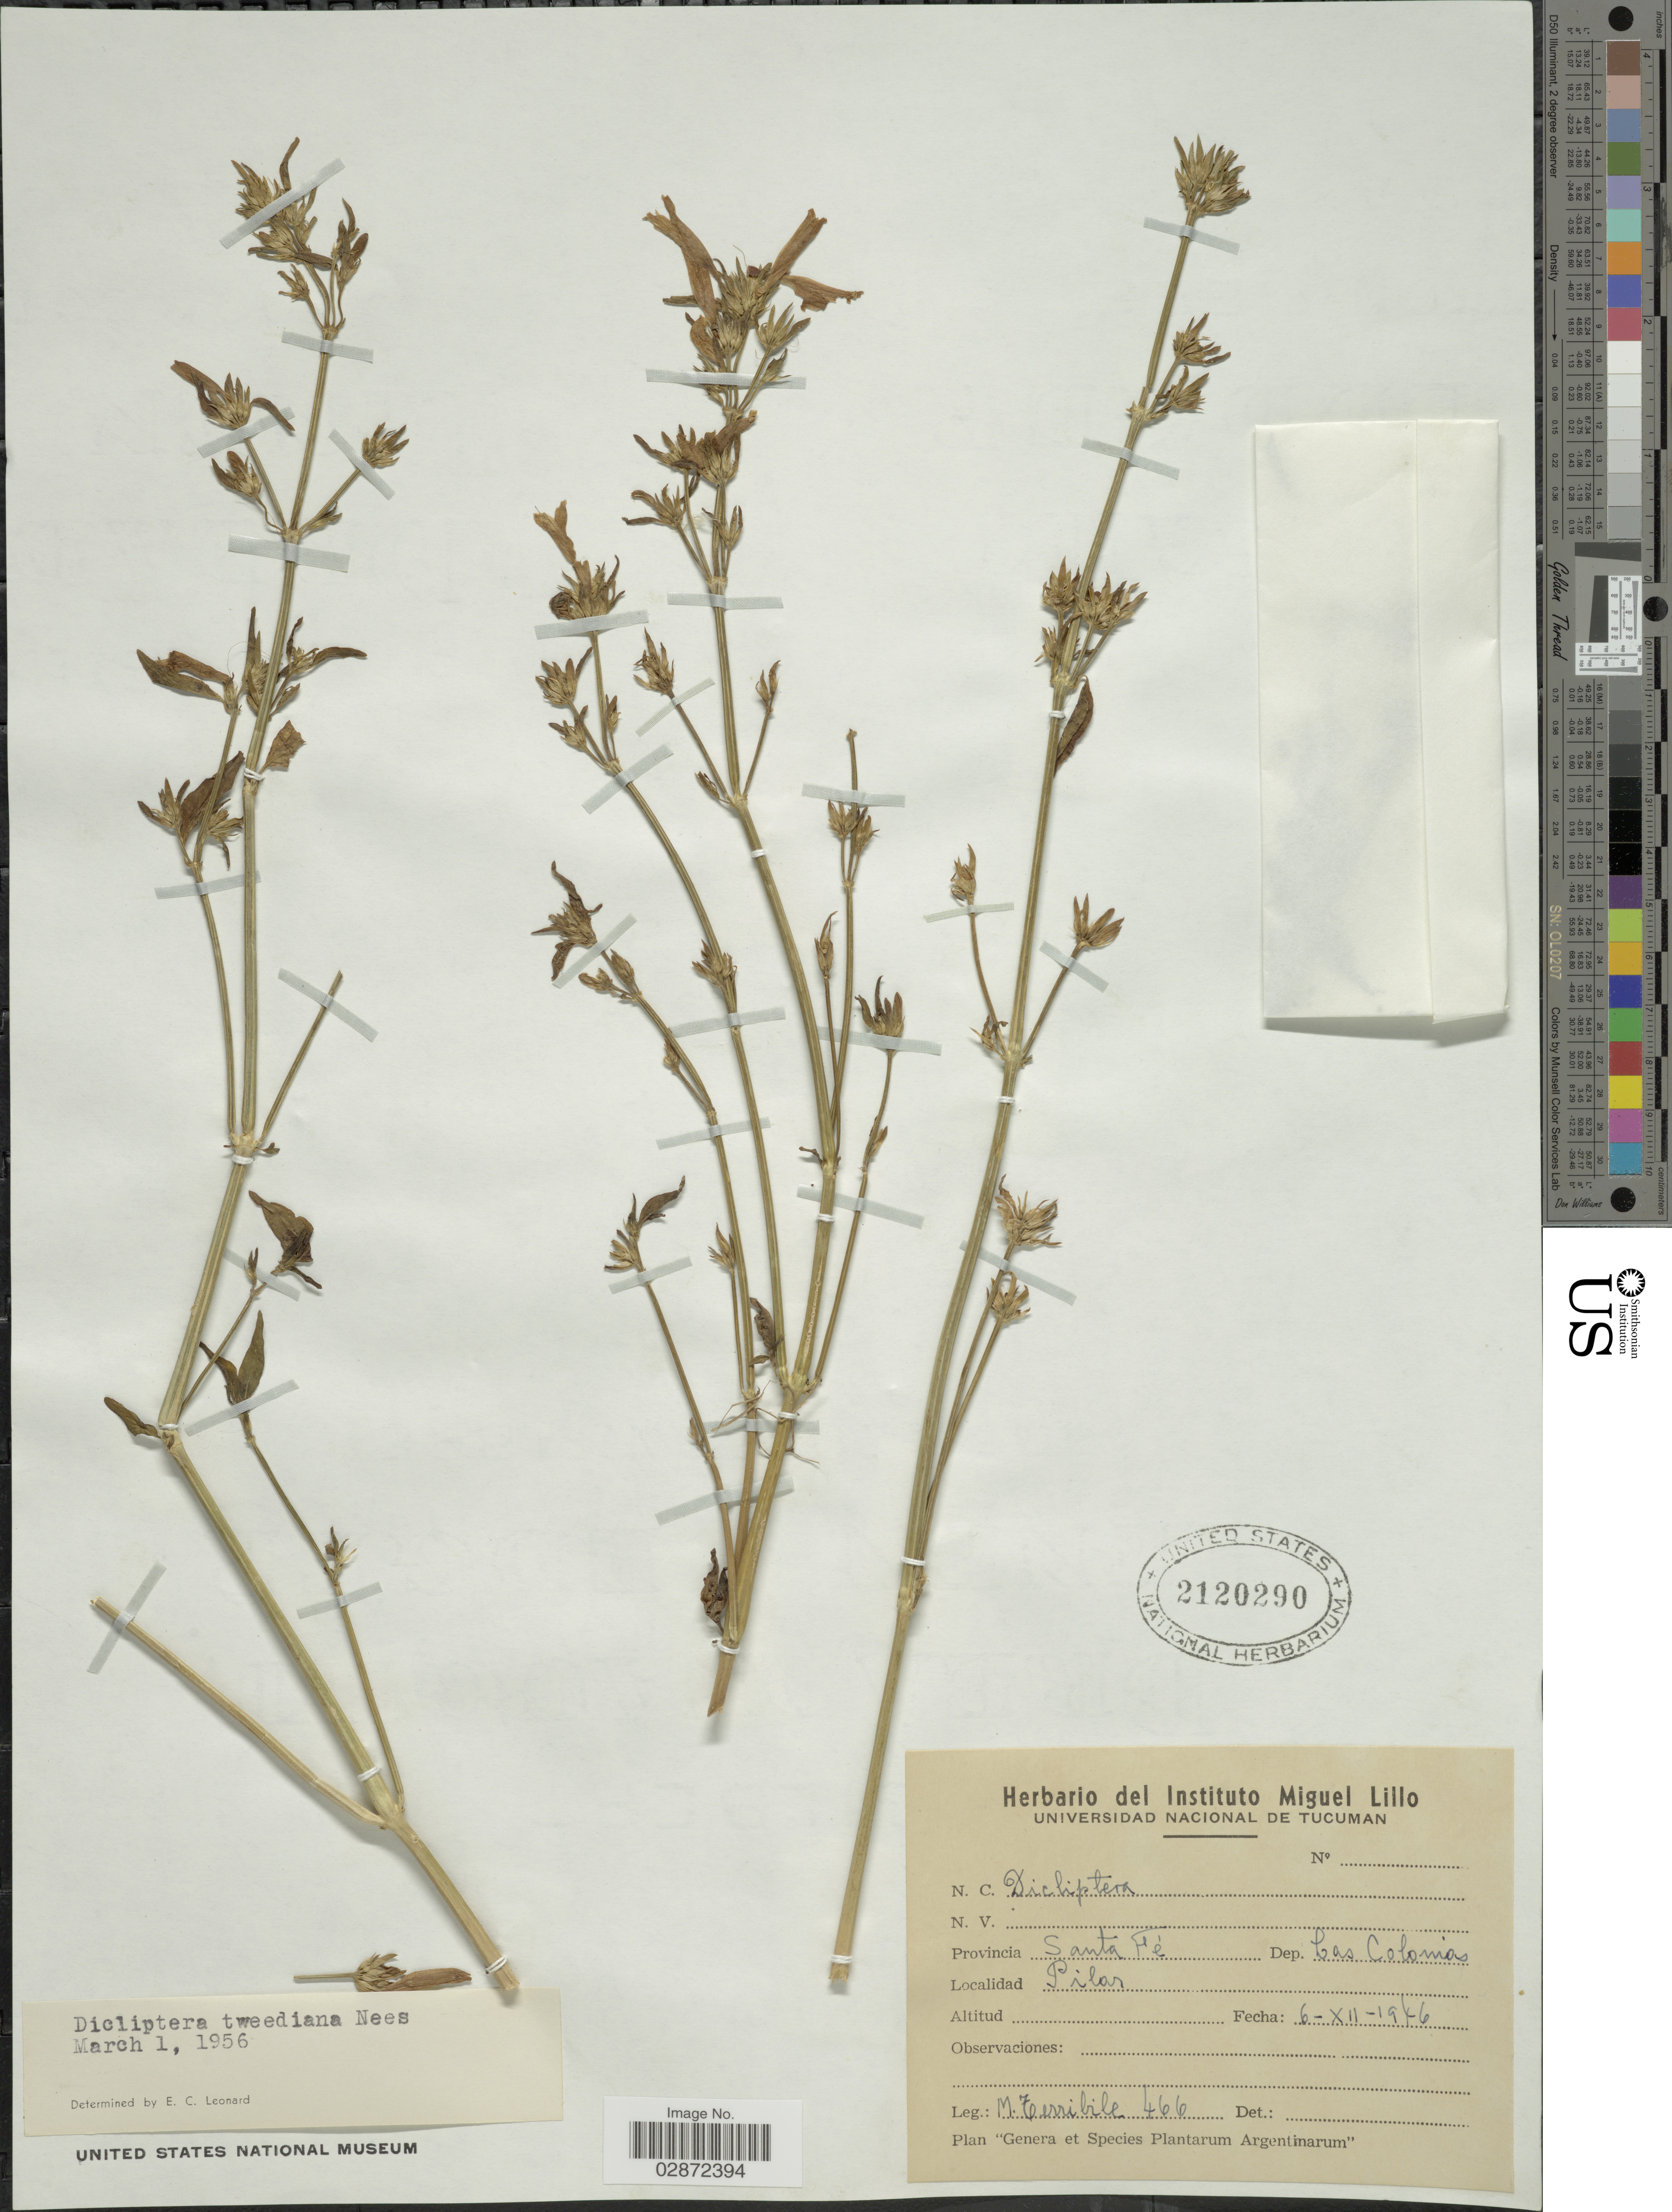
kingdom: Plantae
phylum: Tracheophyta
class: Magnoliopsida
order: Lamiales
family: Acanthaceae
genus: Dicliptera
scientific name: Dicliptera squarrosa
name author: Nees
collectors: M. Terribile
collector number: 466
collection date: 1946-12-06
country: Argentina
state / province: Santa Fe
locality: Provincia Santa Fé. Dep. Las Colonias. Pilar.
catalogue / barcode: US 2120290